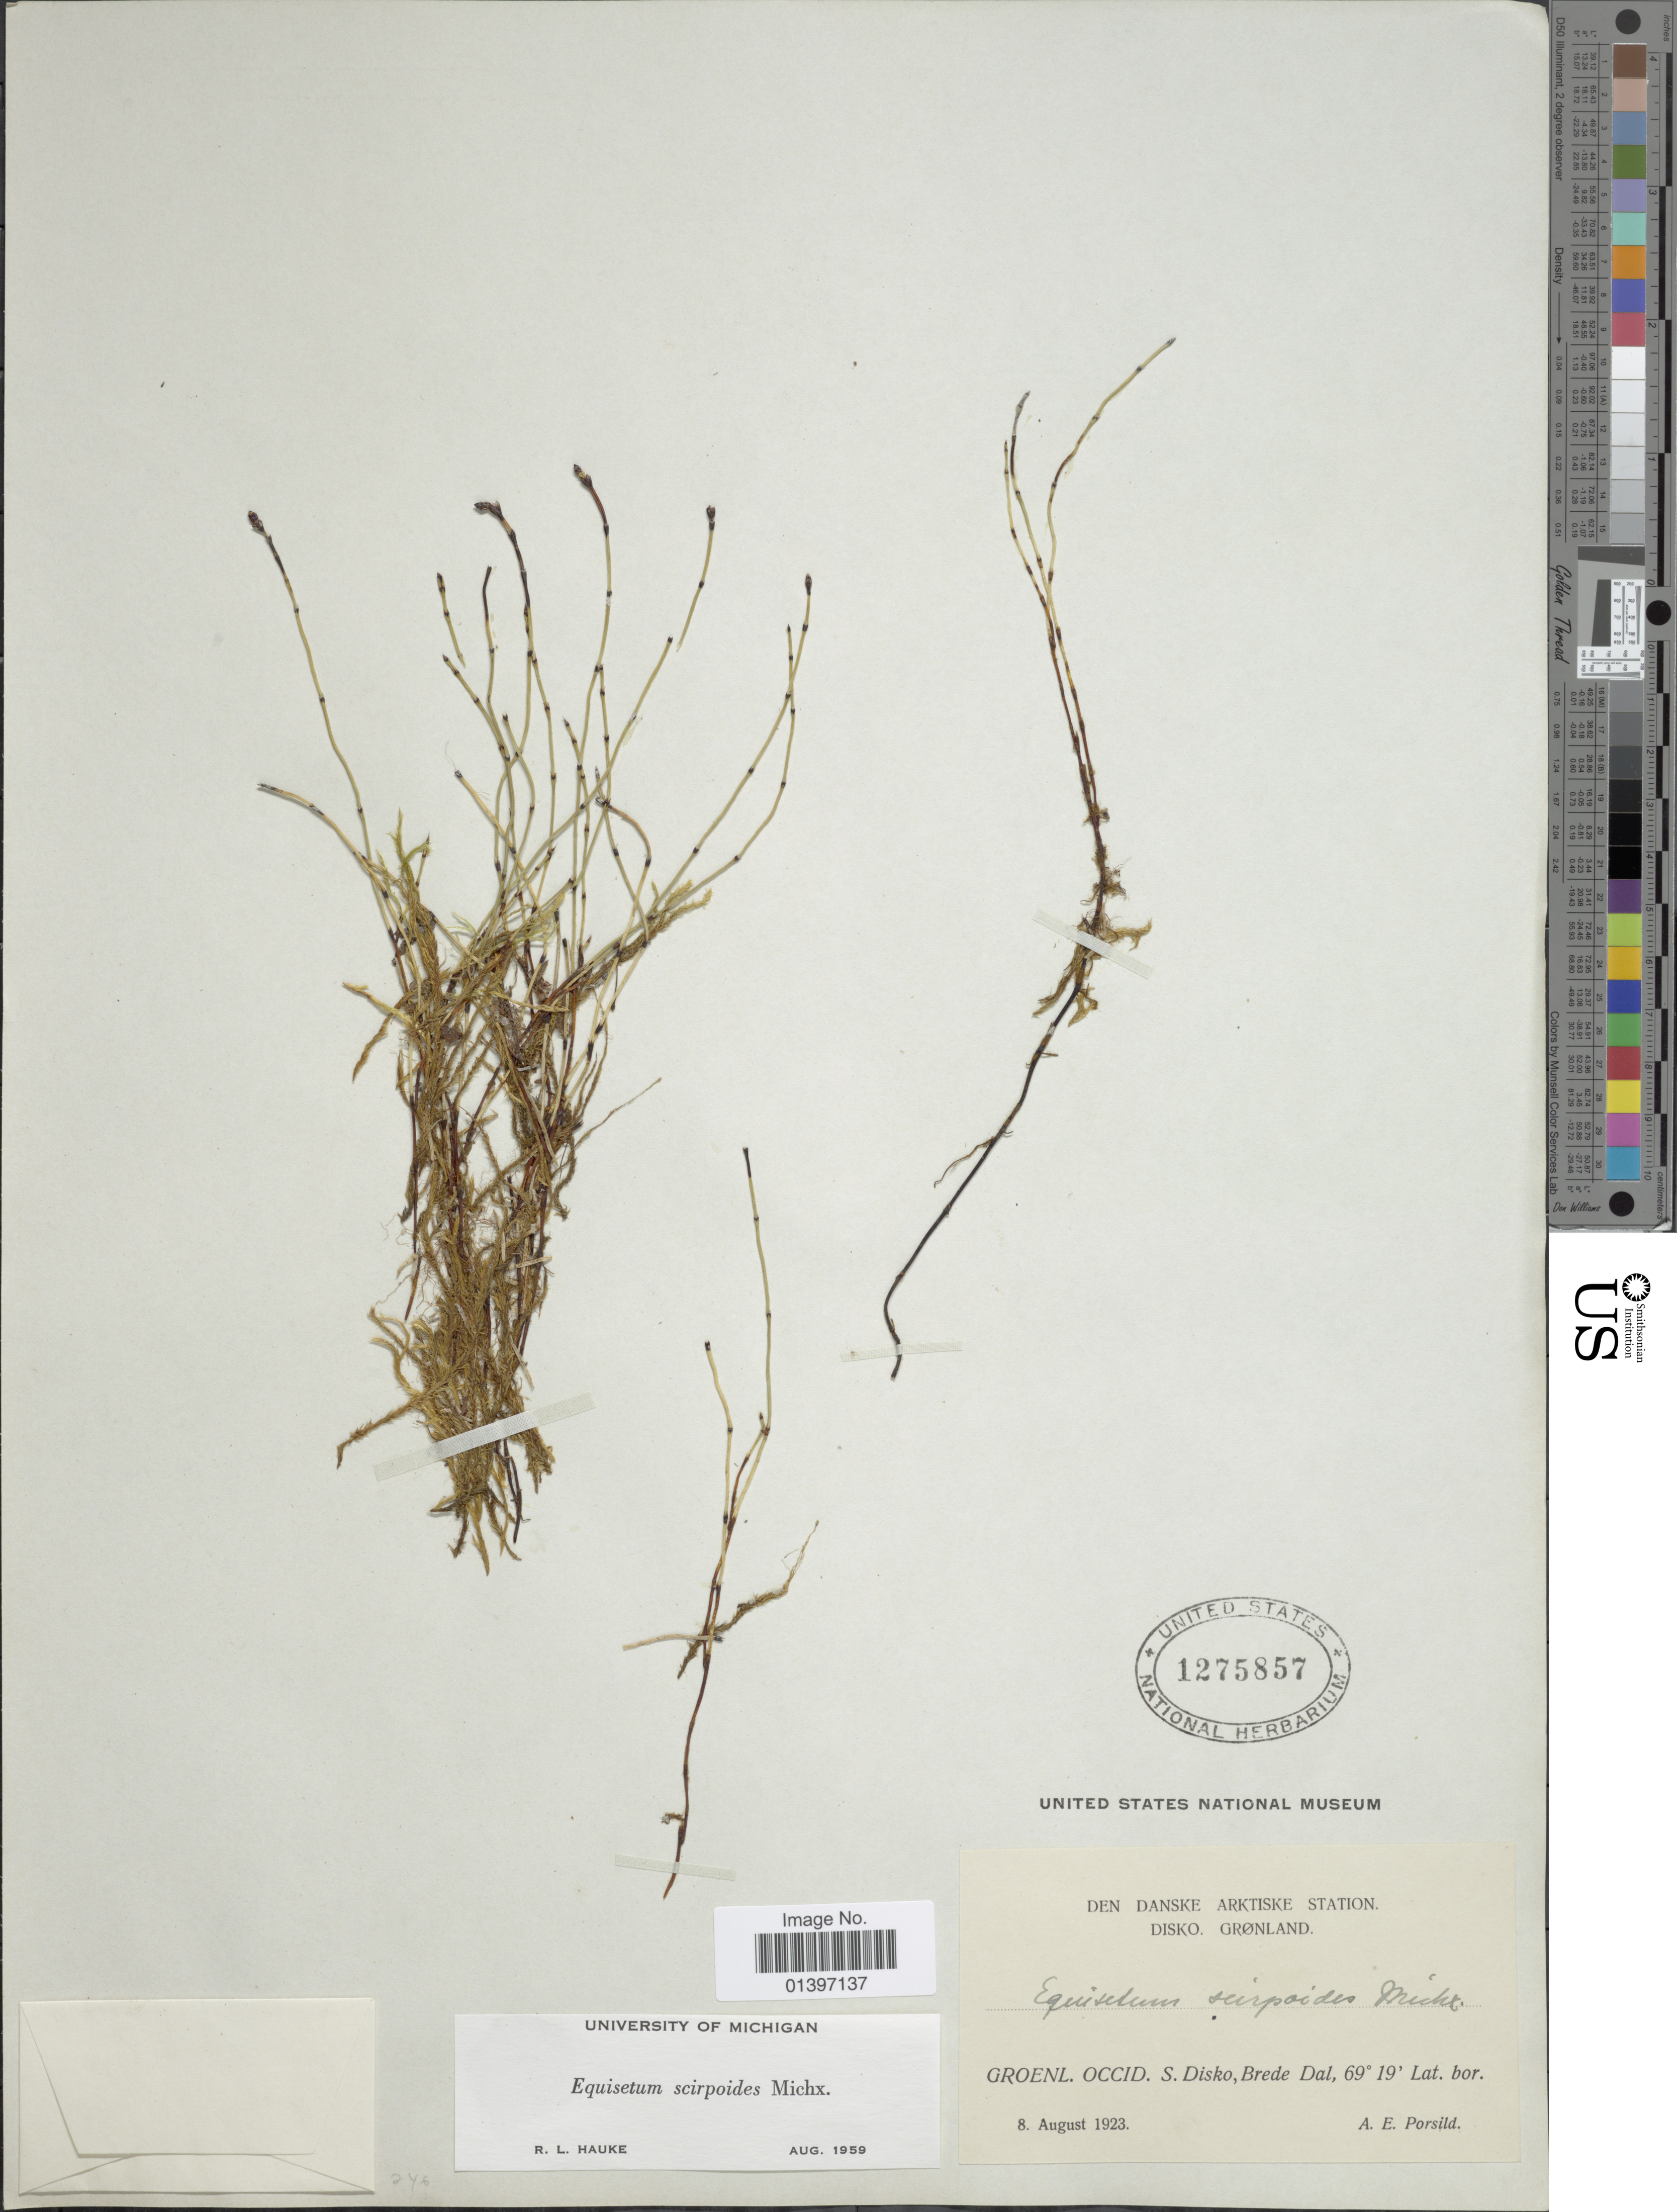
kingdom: Plantae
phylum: Tracheophyta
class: Polypodiopsida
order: Equisetales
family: Equisetaceae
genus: Equisetum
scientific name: Equisetum scirpoides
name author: Michx.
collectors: A. E. Porsild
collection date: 1923-08-08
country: Greenland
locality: Den Danske Artiske station disko Grønland, Groenl. occid. S. Disko, Brede Dal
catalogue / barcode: US 1275857